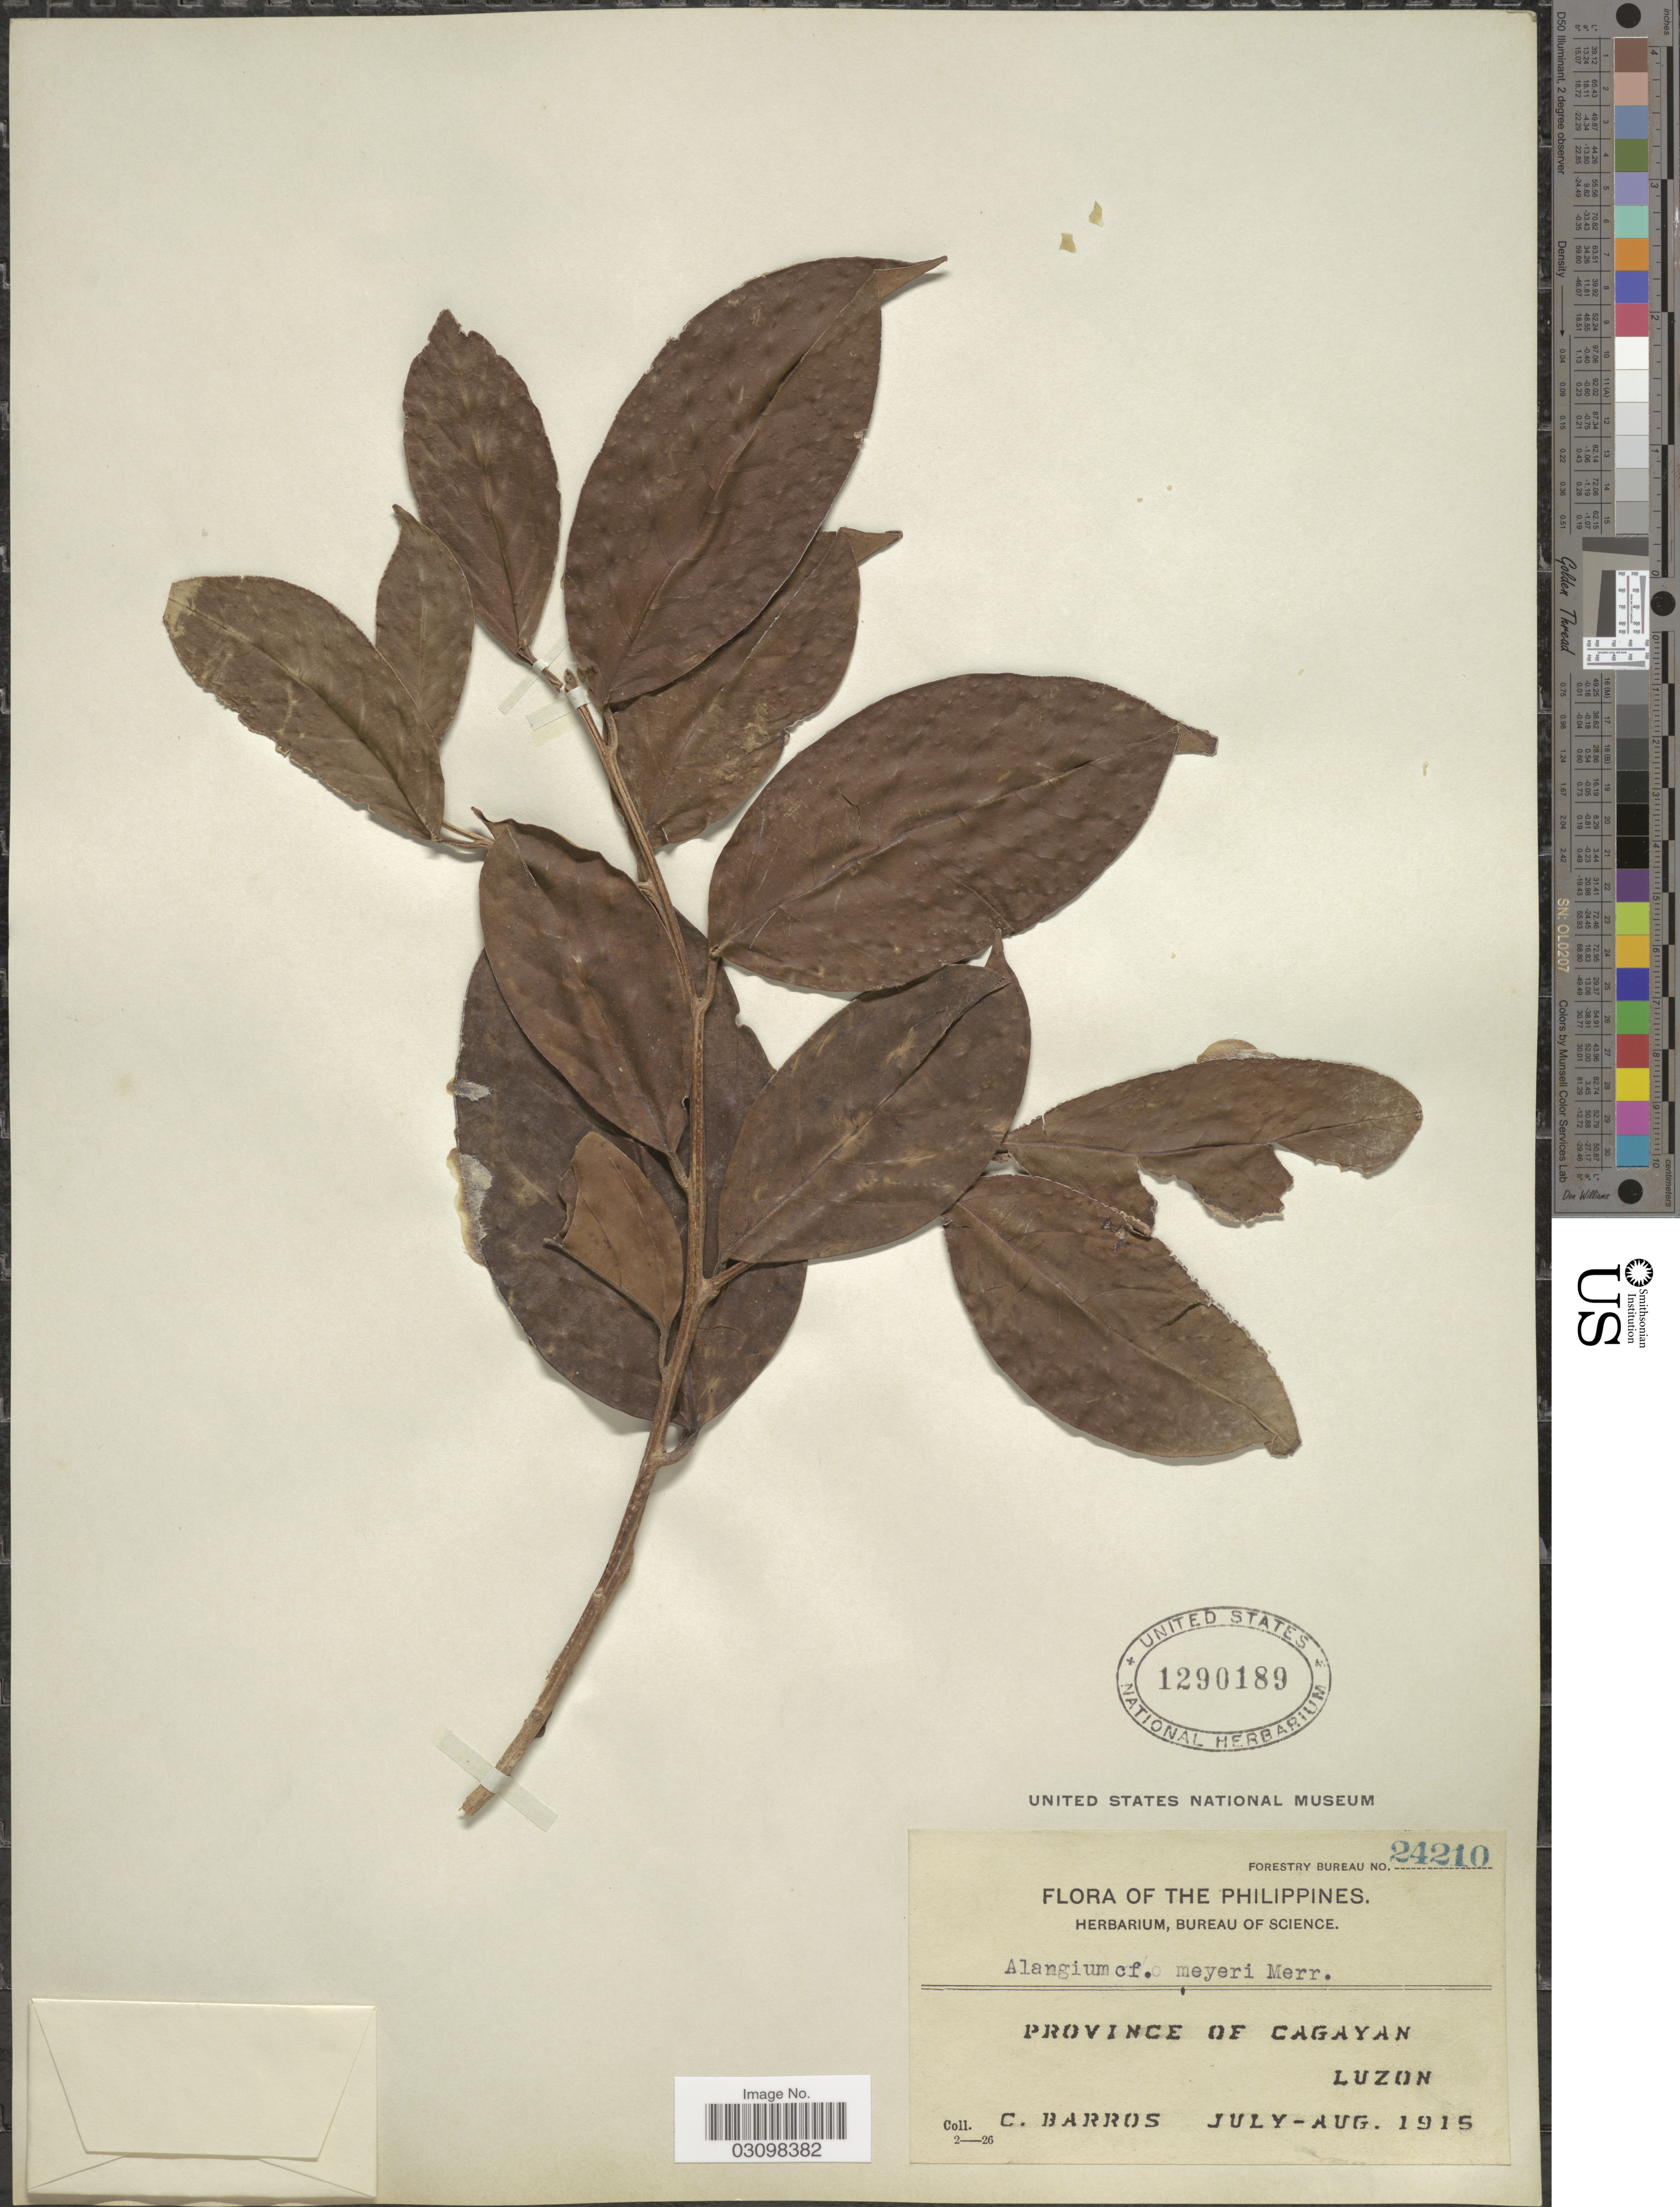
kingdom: Plantae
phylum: Tracheophyta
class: Magnoliopsida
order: Cornales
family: Cornaceae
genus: Alangium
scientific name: Alangium javanicum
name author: (Blume) Wangerin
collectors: C. Barros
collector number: Forestry Bureau 24210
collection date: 1915-07/1915-08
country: Philippines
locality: Province of Cagayan. Luzon.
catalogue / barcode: US 1290189